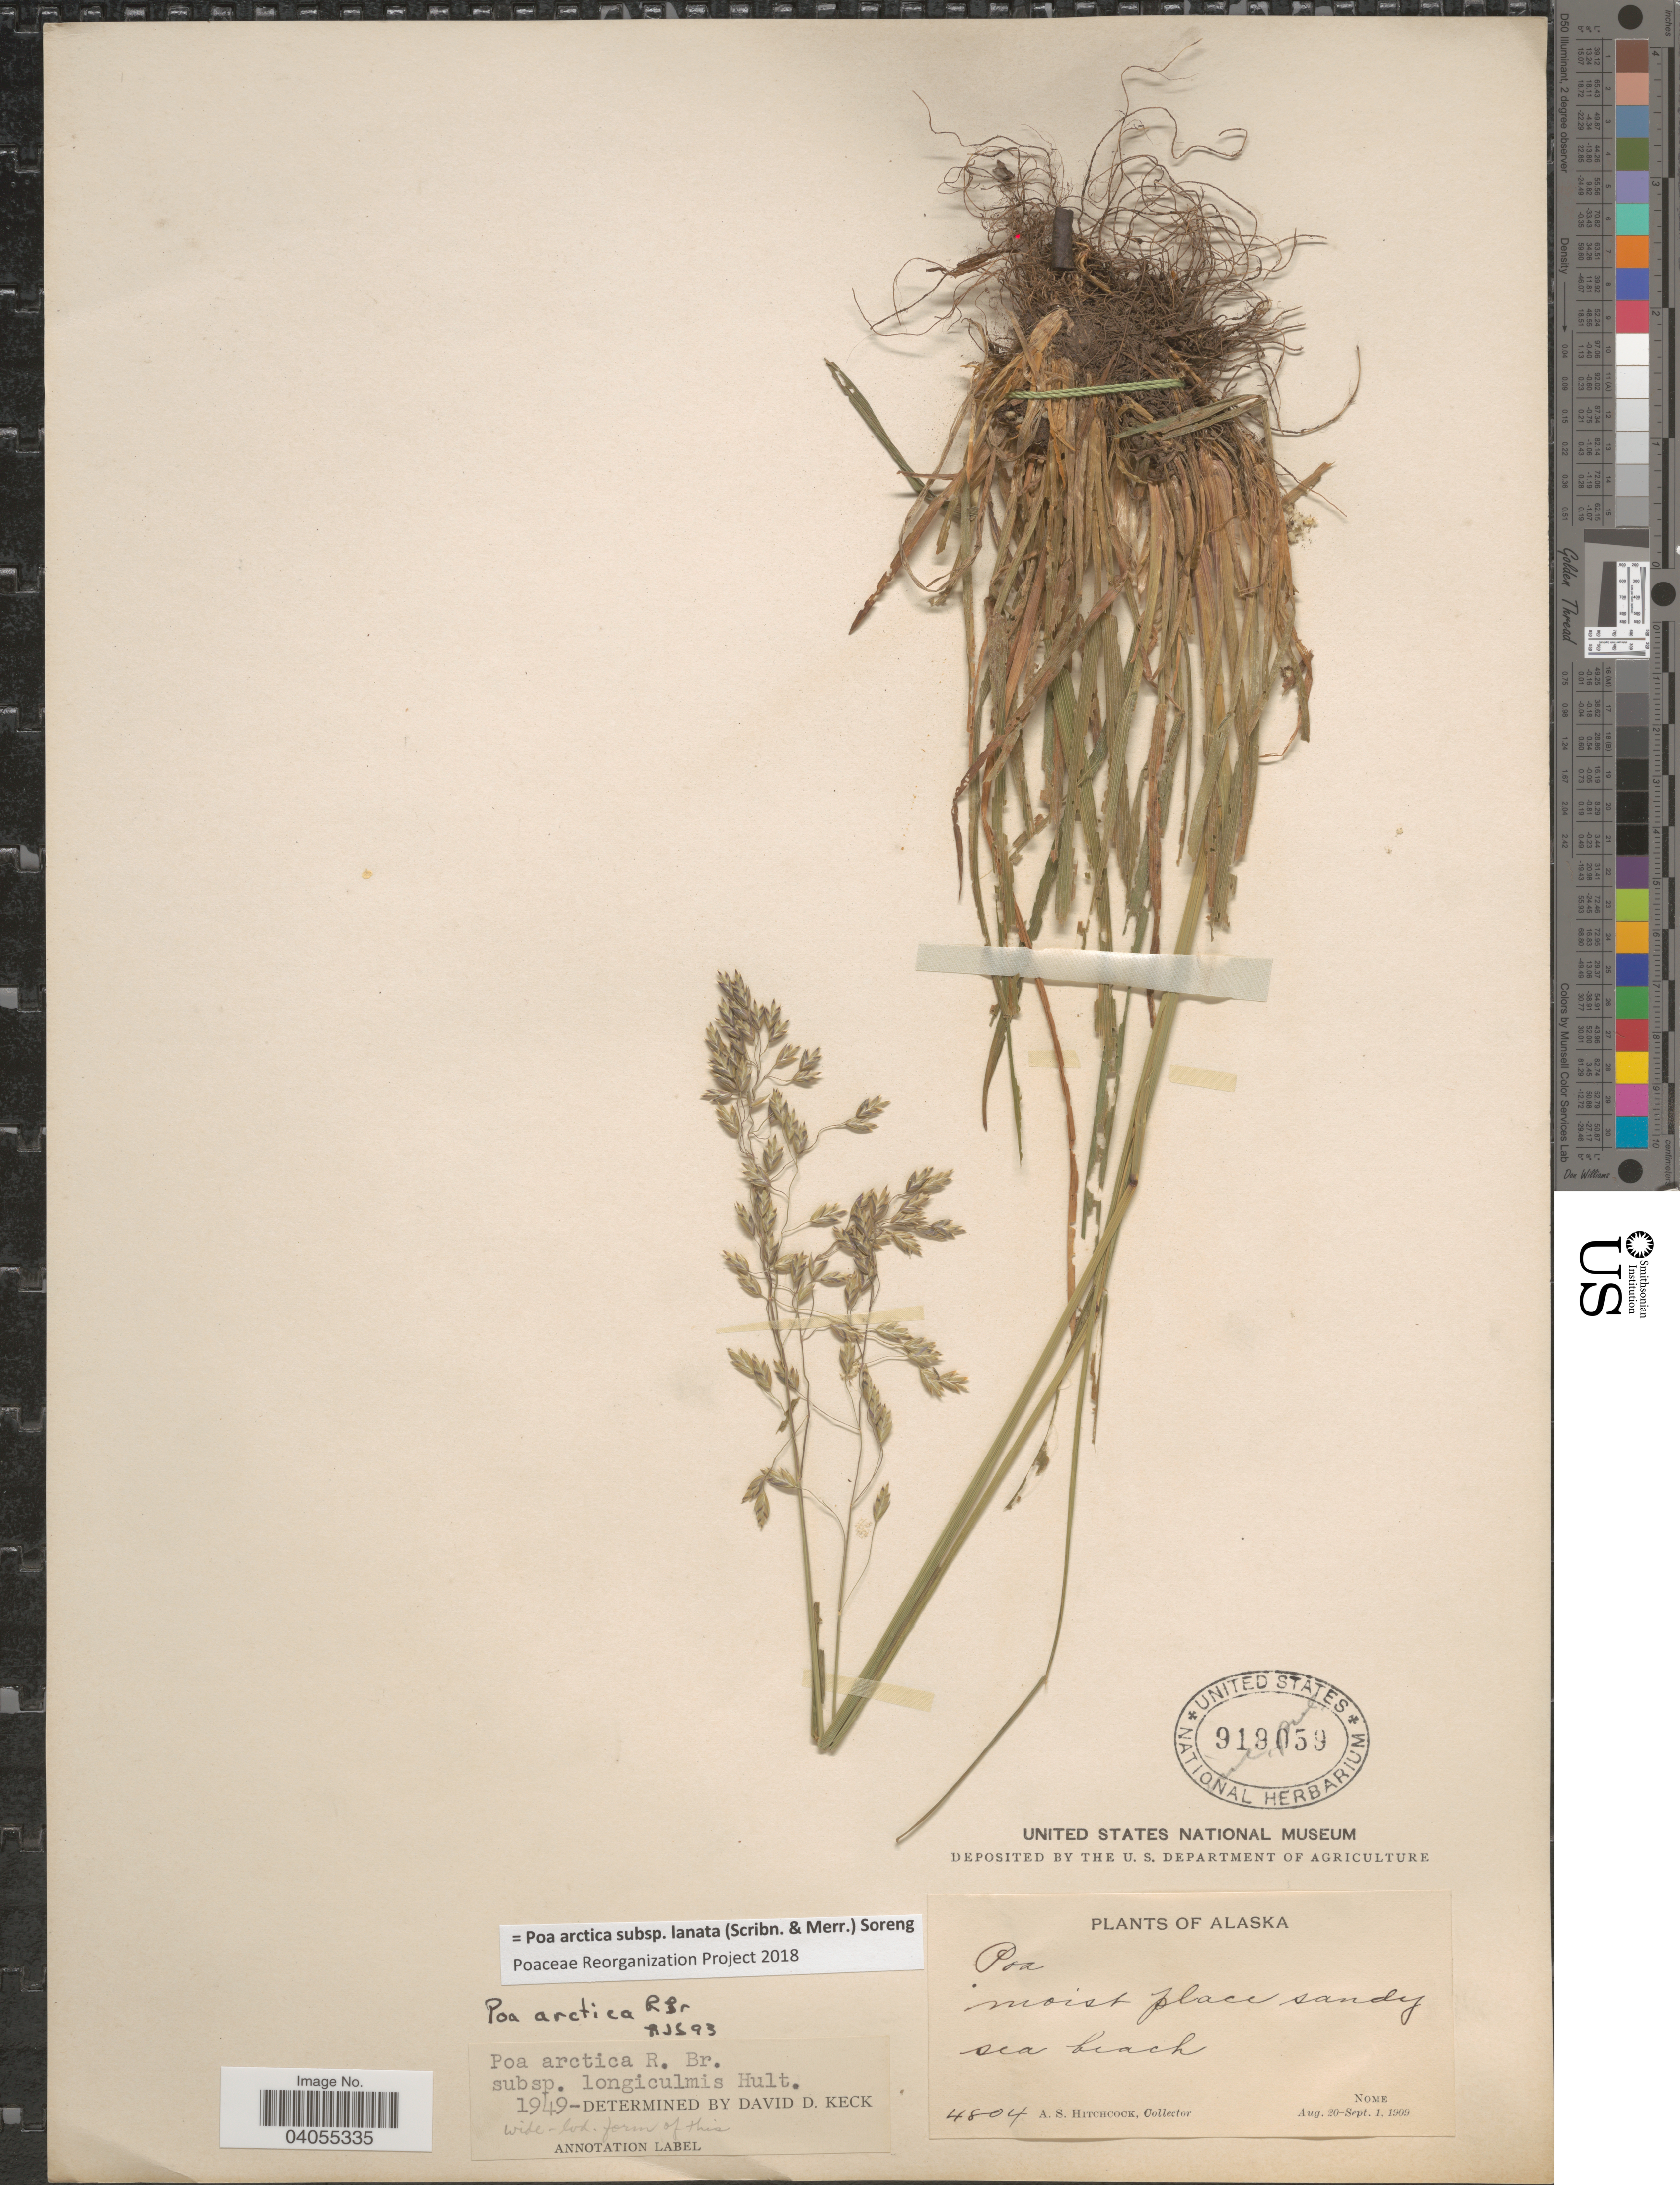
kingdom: Plantae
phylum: Tracheophyta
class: Liliopsida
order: Poales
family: Poaceae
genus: Poa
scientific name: Poa arctica subsp. lanata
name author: (Scribn. & Merr.) Soreng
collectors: A. S. Hitchcock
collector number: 4804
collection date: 1909-08-20/1909-09-01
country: United States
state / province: Alaska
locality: Moist place sandy sea beach. Nome.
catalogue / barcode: US 919059